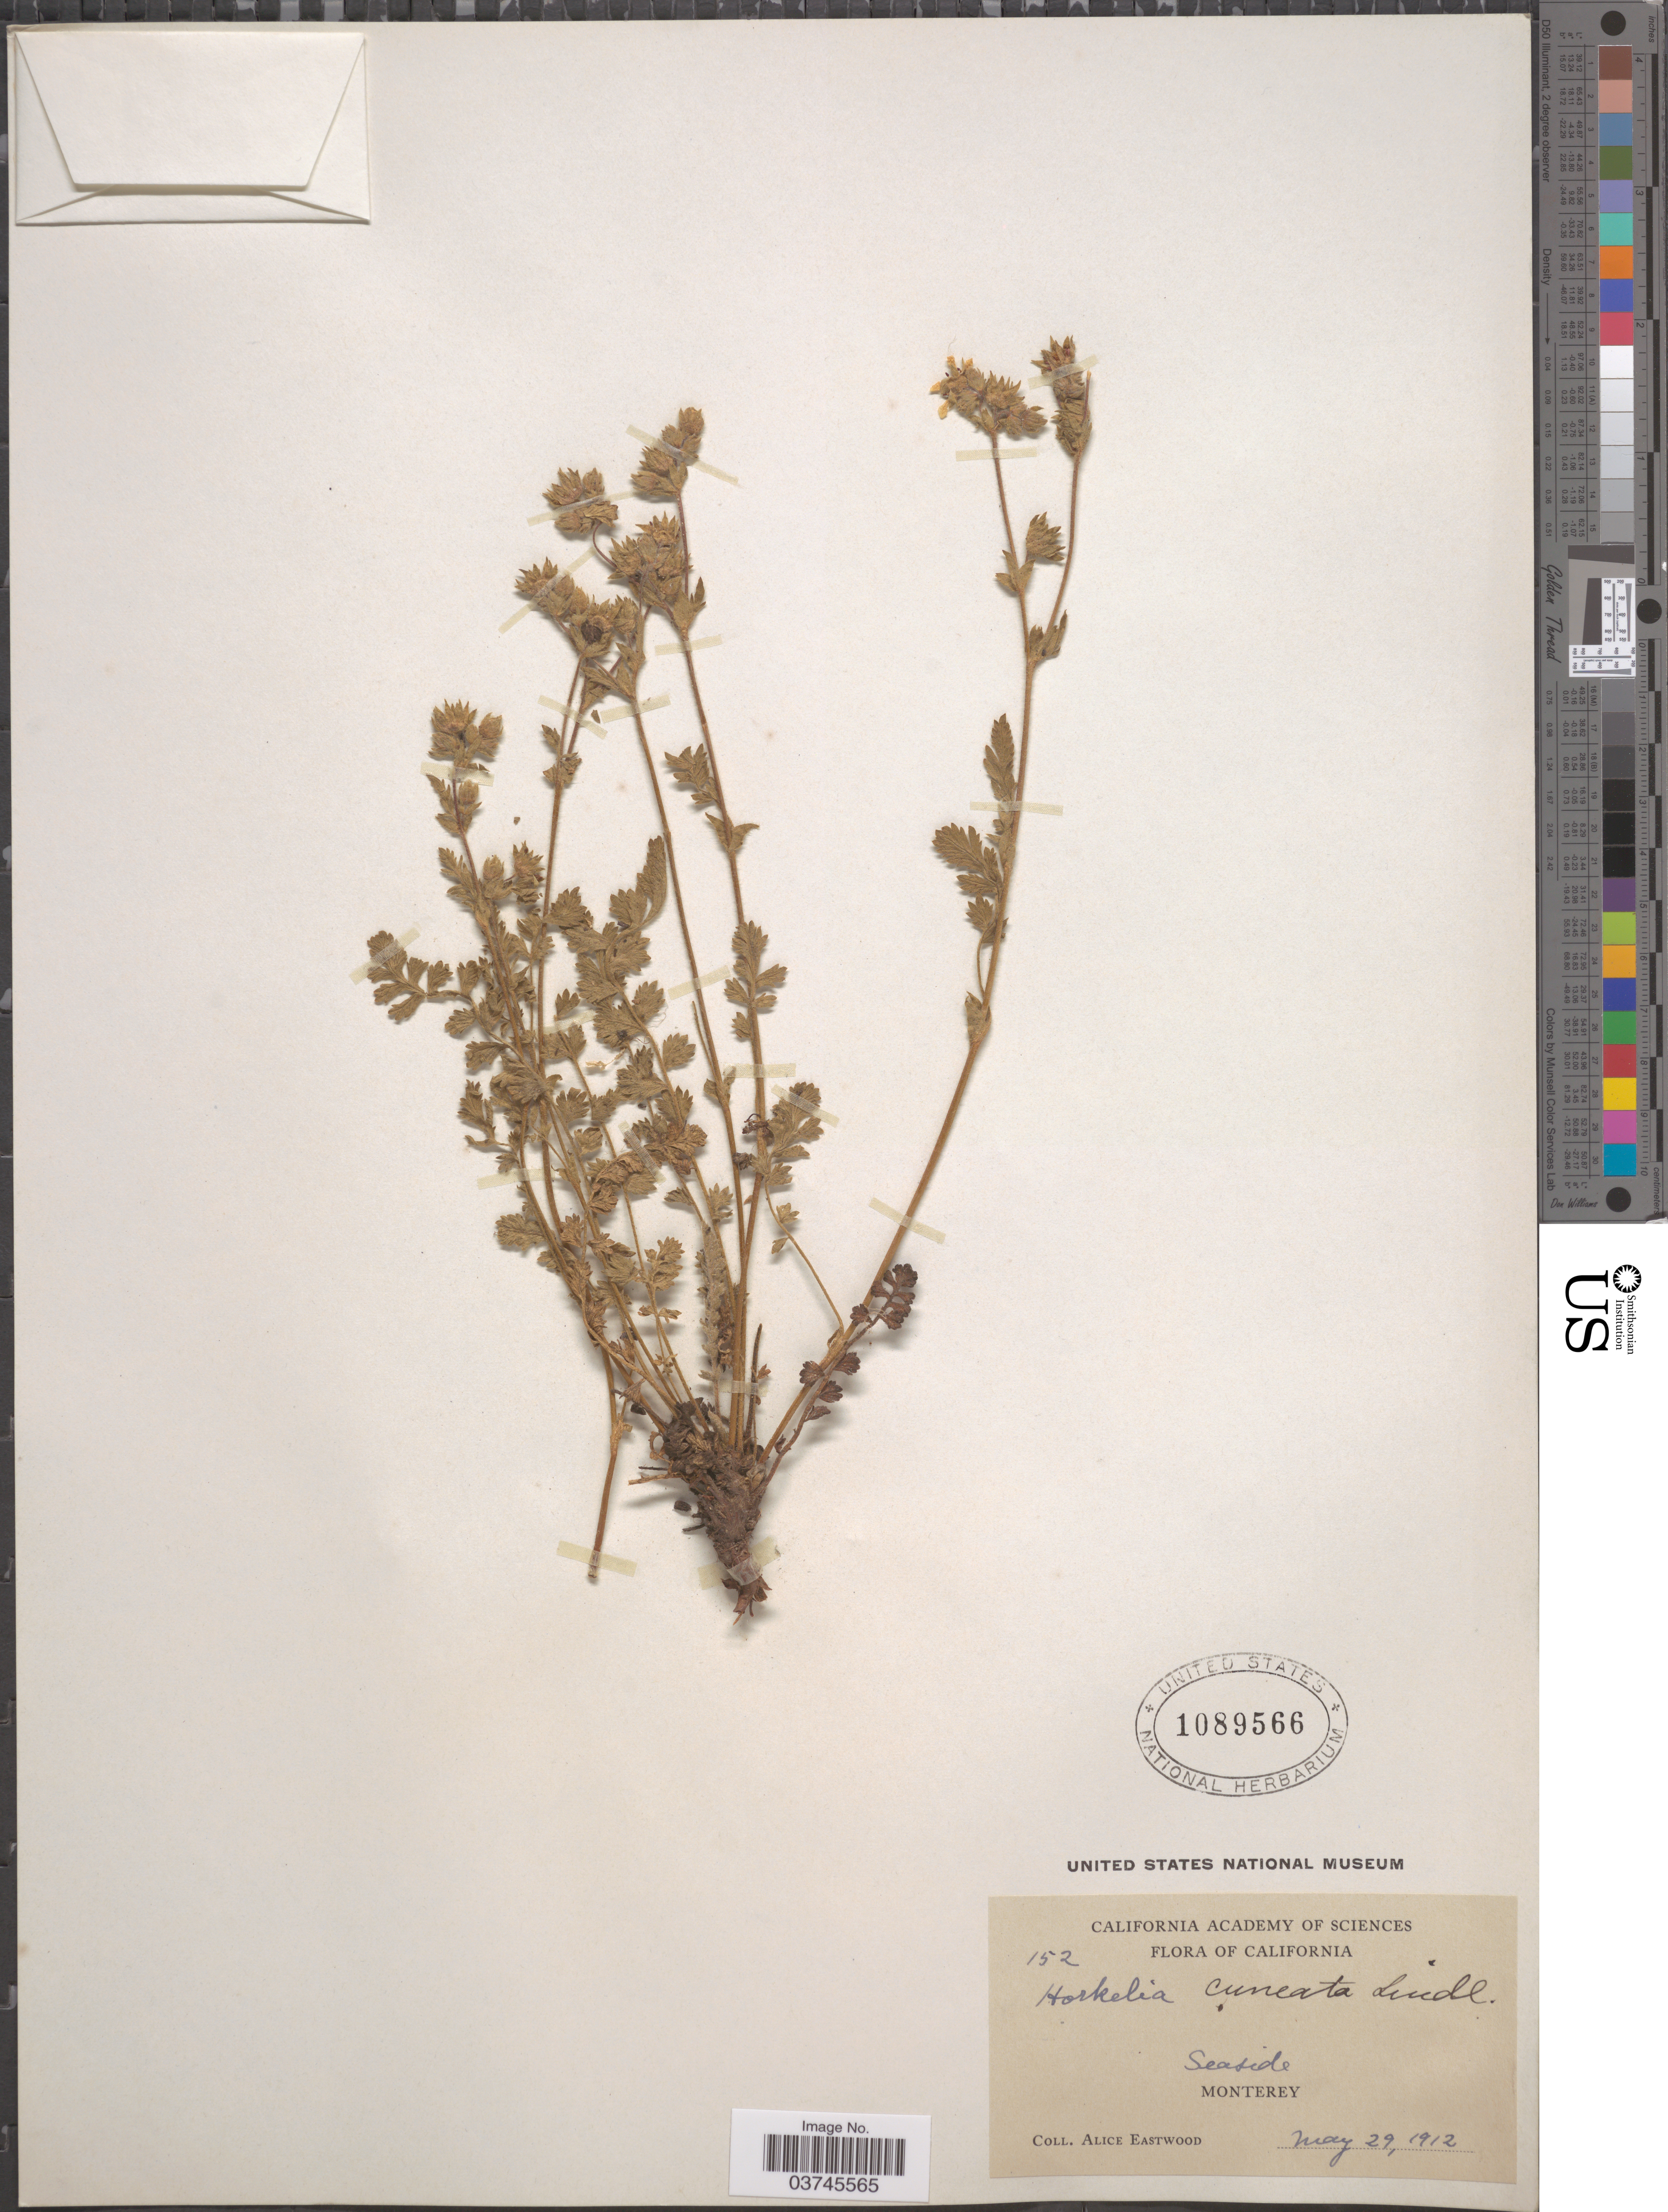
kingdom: Plantae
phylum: Tracheophyta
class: Magnoliopsida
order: Rosales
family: Rosaceae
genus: Potentilla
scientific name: Potentilla lindleyi var. lindleyi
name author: Greene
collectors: A. Eastwood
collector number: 152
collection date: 1912-05-29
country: United States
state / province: California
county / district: Monterey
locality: Seaside. Monterey.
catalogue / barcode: US 1089566